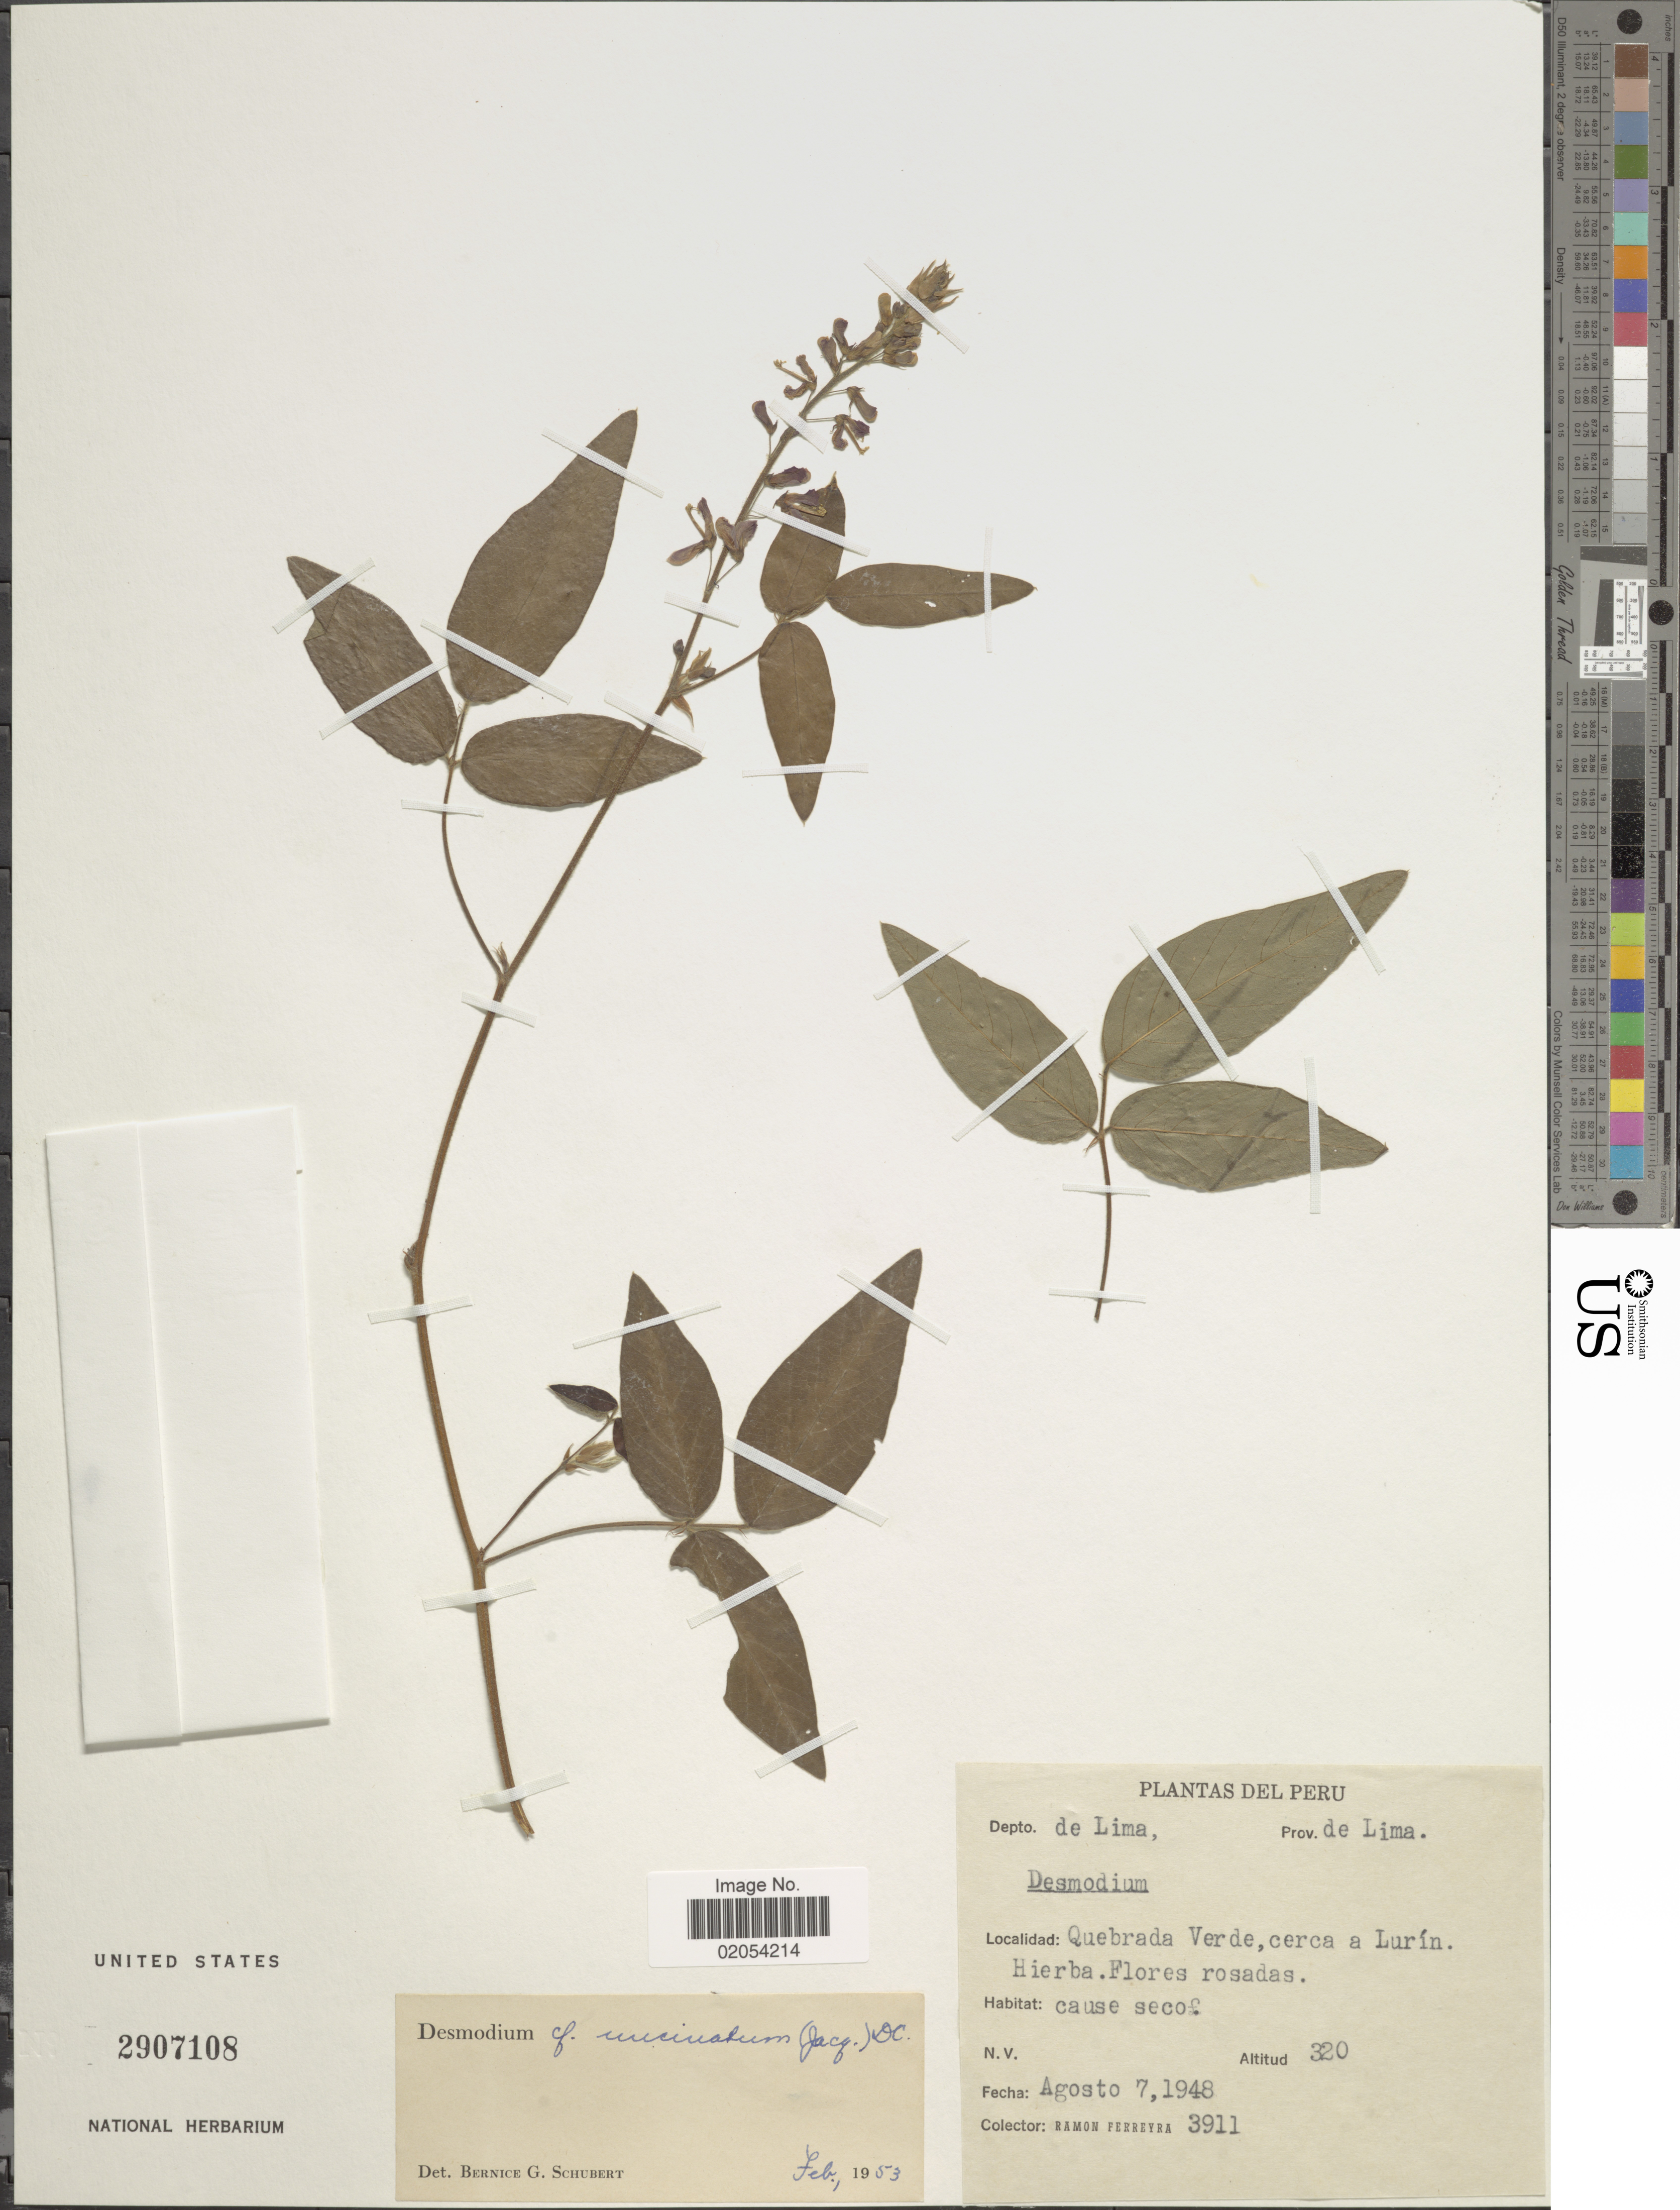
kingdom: Plantae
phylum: Tracheophyta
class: Magnoliopsida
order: Fabales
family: Fabaceae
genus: Desmodium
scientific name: Desmodium uncinatum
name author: (Jacq.) DC.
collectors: R. A. Ferreyra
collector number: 3911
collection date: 1948-08-07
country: Peru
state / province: Lima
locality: Dept. de Lima. Quebrada Verde, cerca a Lurin.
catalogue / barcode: US 2907108